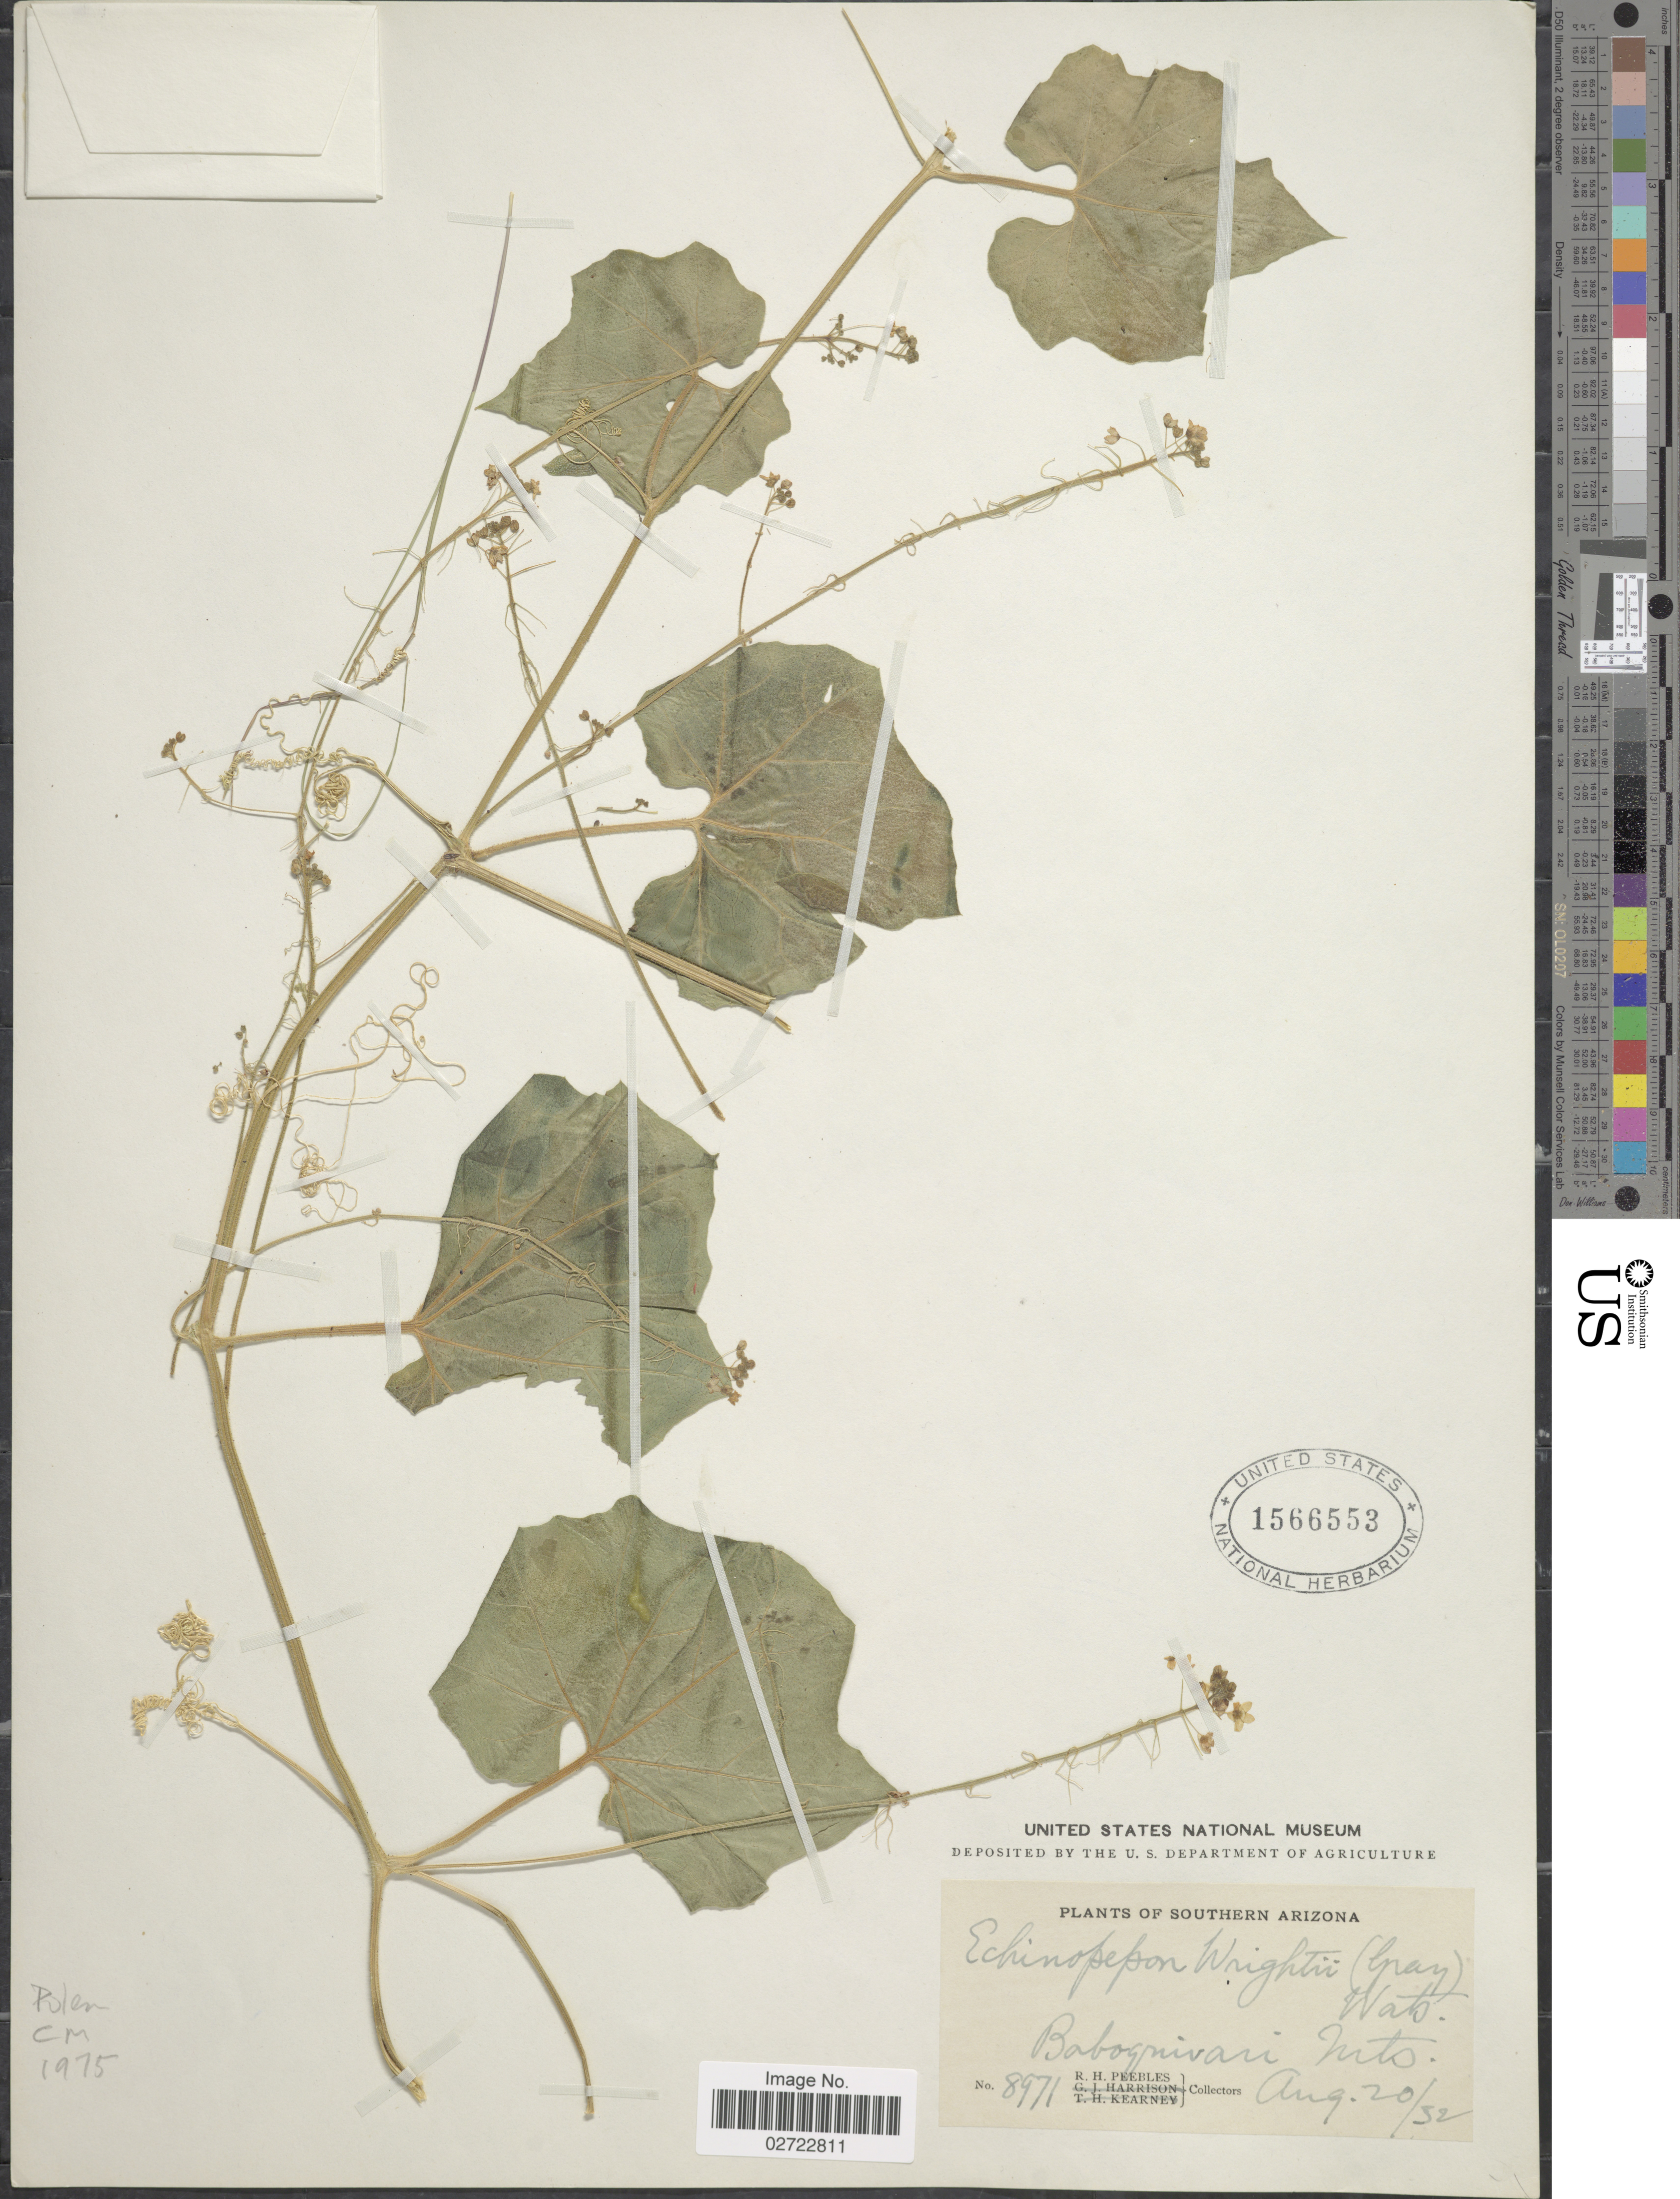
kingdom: Plantae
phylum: Tracheophyta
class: Magnoliopsida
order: Cucurbitales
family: Cucurbitaceae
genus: Echinopepon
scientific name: Echinopepon wrightii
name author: (A. Gray) S. Watson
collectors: R. H. Peebles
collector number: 8971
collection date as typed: Transcribed d/m/y: 20/8/32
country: United States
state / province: Arizona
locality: Southern Arizona. Baboquivari Mts.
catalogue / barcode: US 1566553